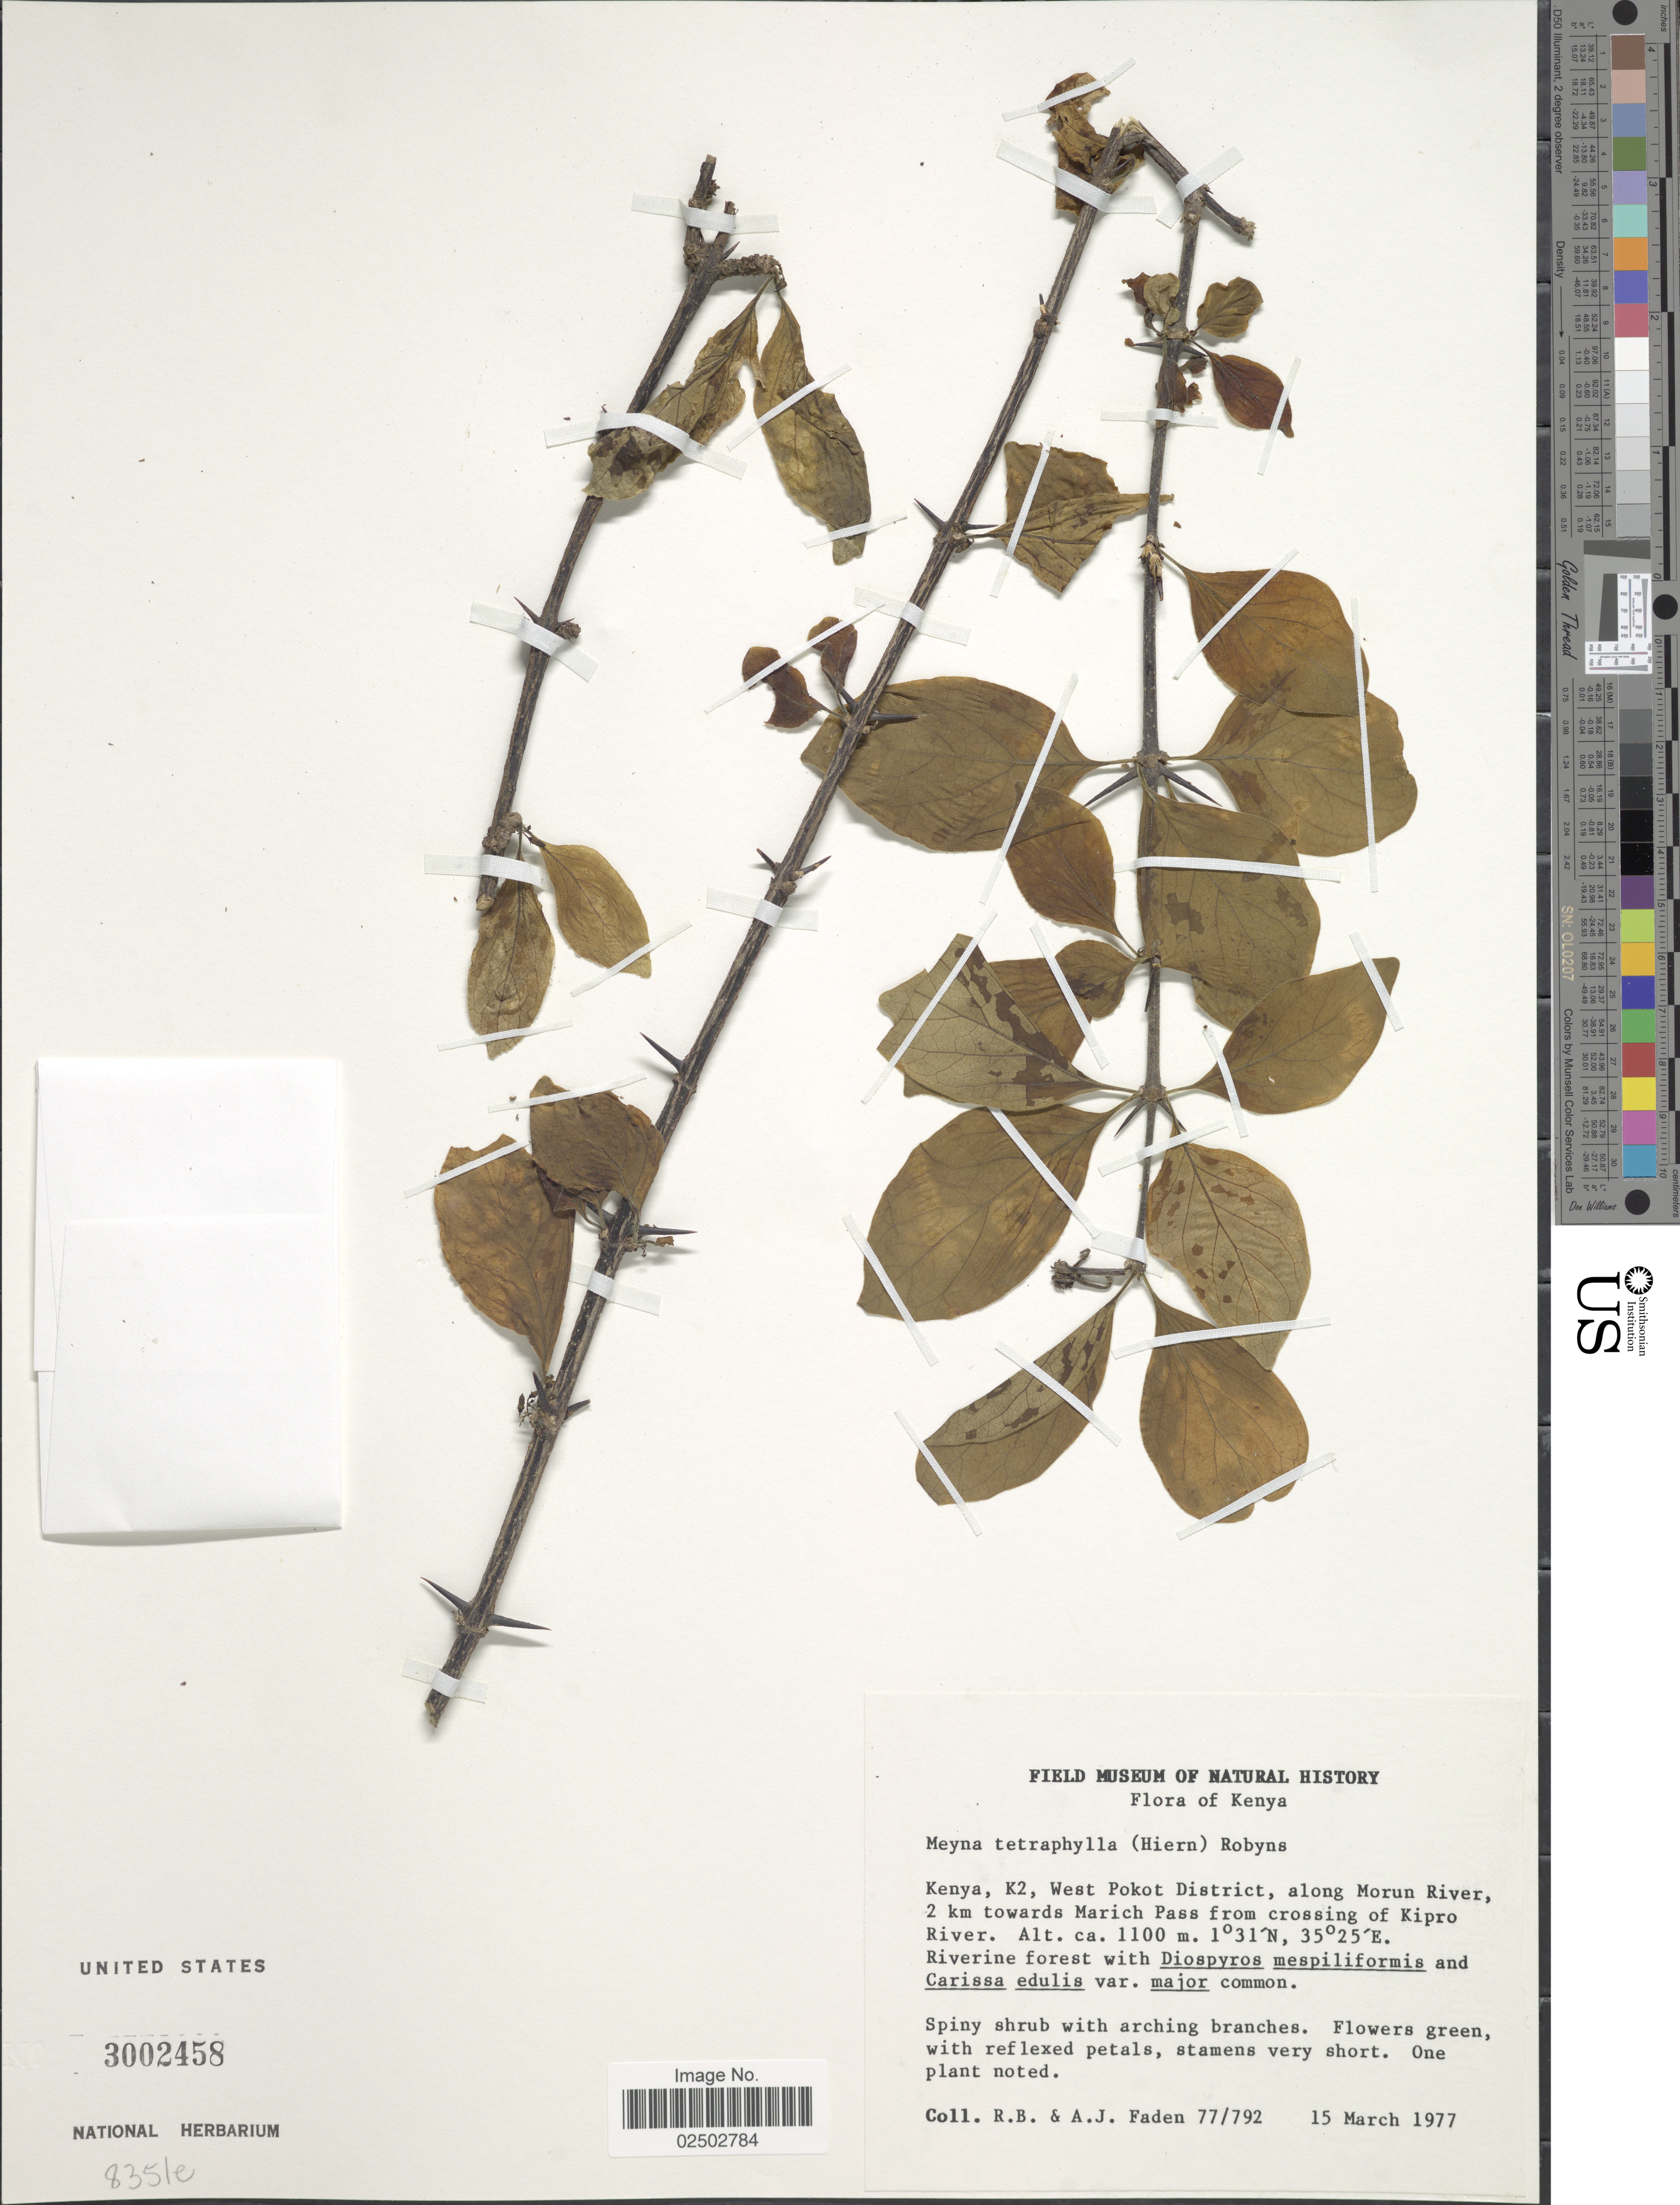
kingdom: Plantae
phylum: Tracheophyta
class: Magnoliopsida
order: Gentianales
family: Rubiaceae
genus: Meyna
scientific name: Meyna tetraphylla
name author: (Schweinf. ex Hiern) Robyns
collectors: R. B. Faden & A. J. Faden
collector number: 77/792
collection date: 1977-03-15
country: Kenya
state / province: West Pokot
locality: Kenya, K2, West Pokot District, along Morun River 2 km towards Marich Pass from crossing of Kipro River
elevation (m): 1100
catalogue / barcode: US 3002458